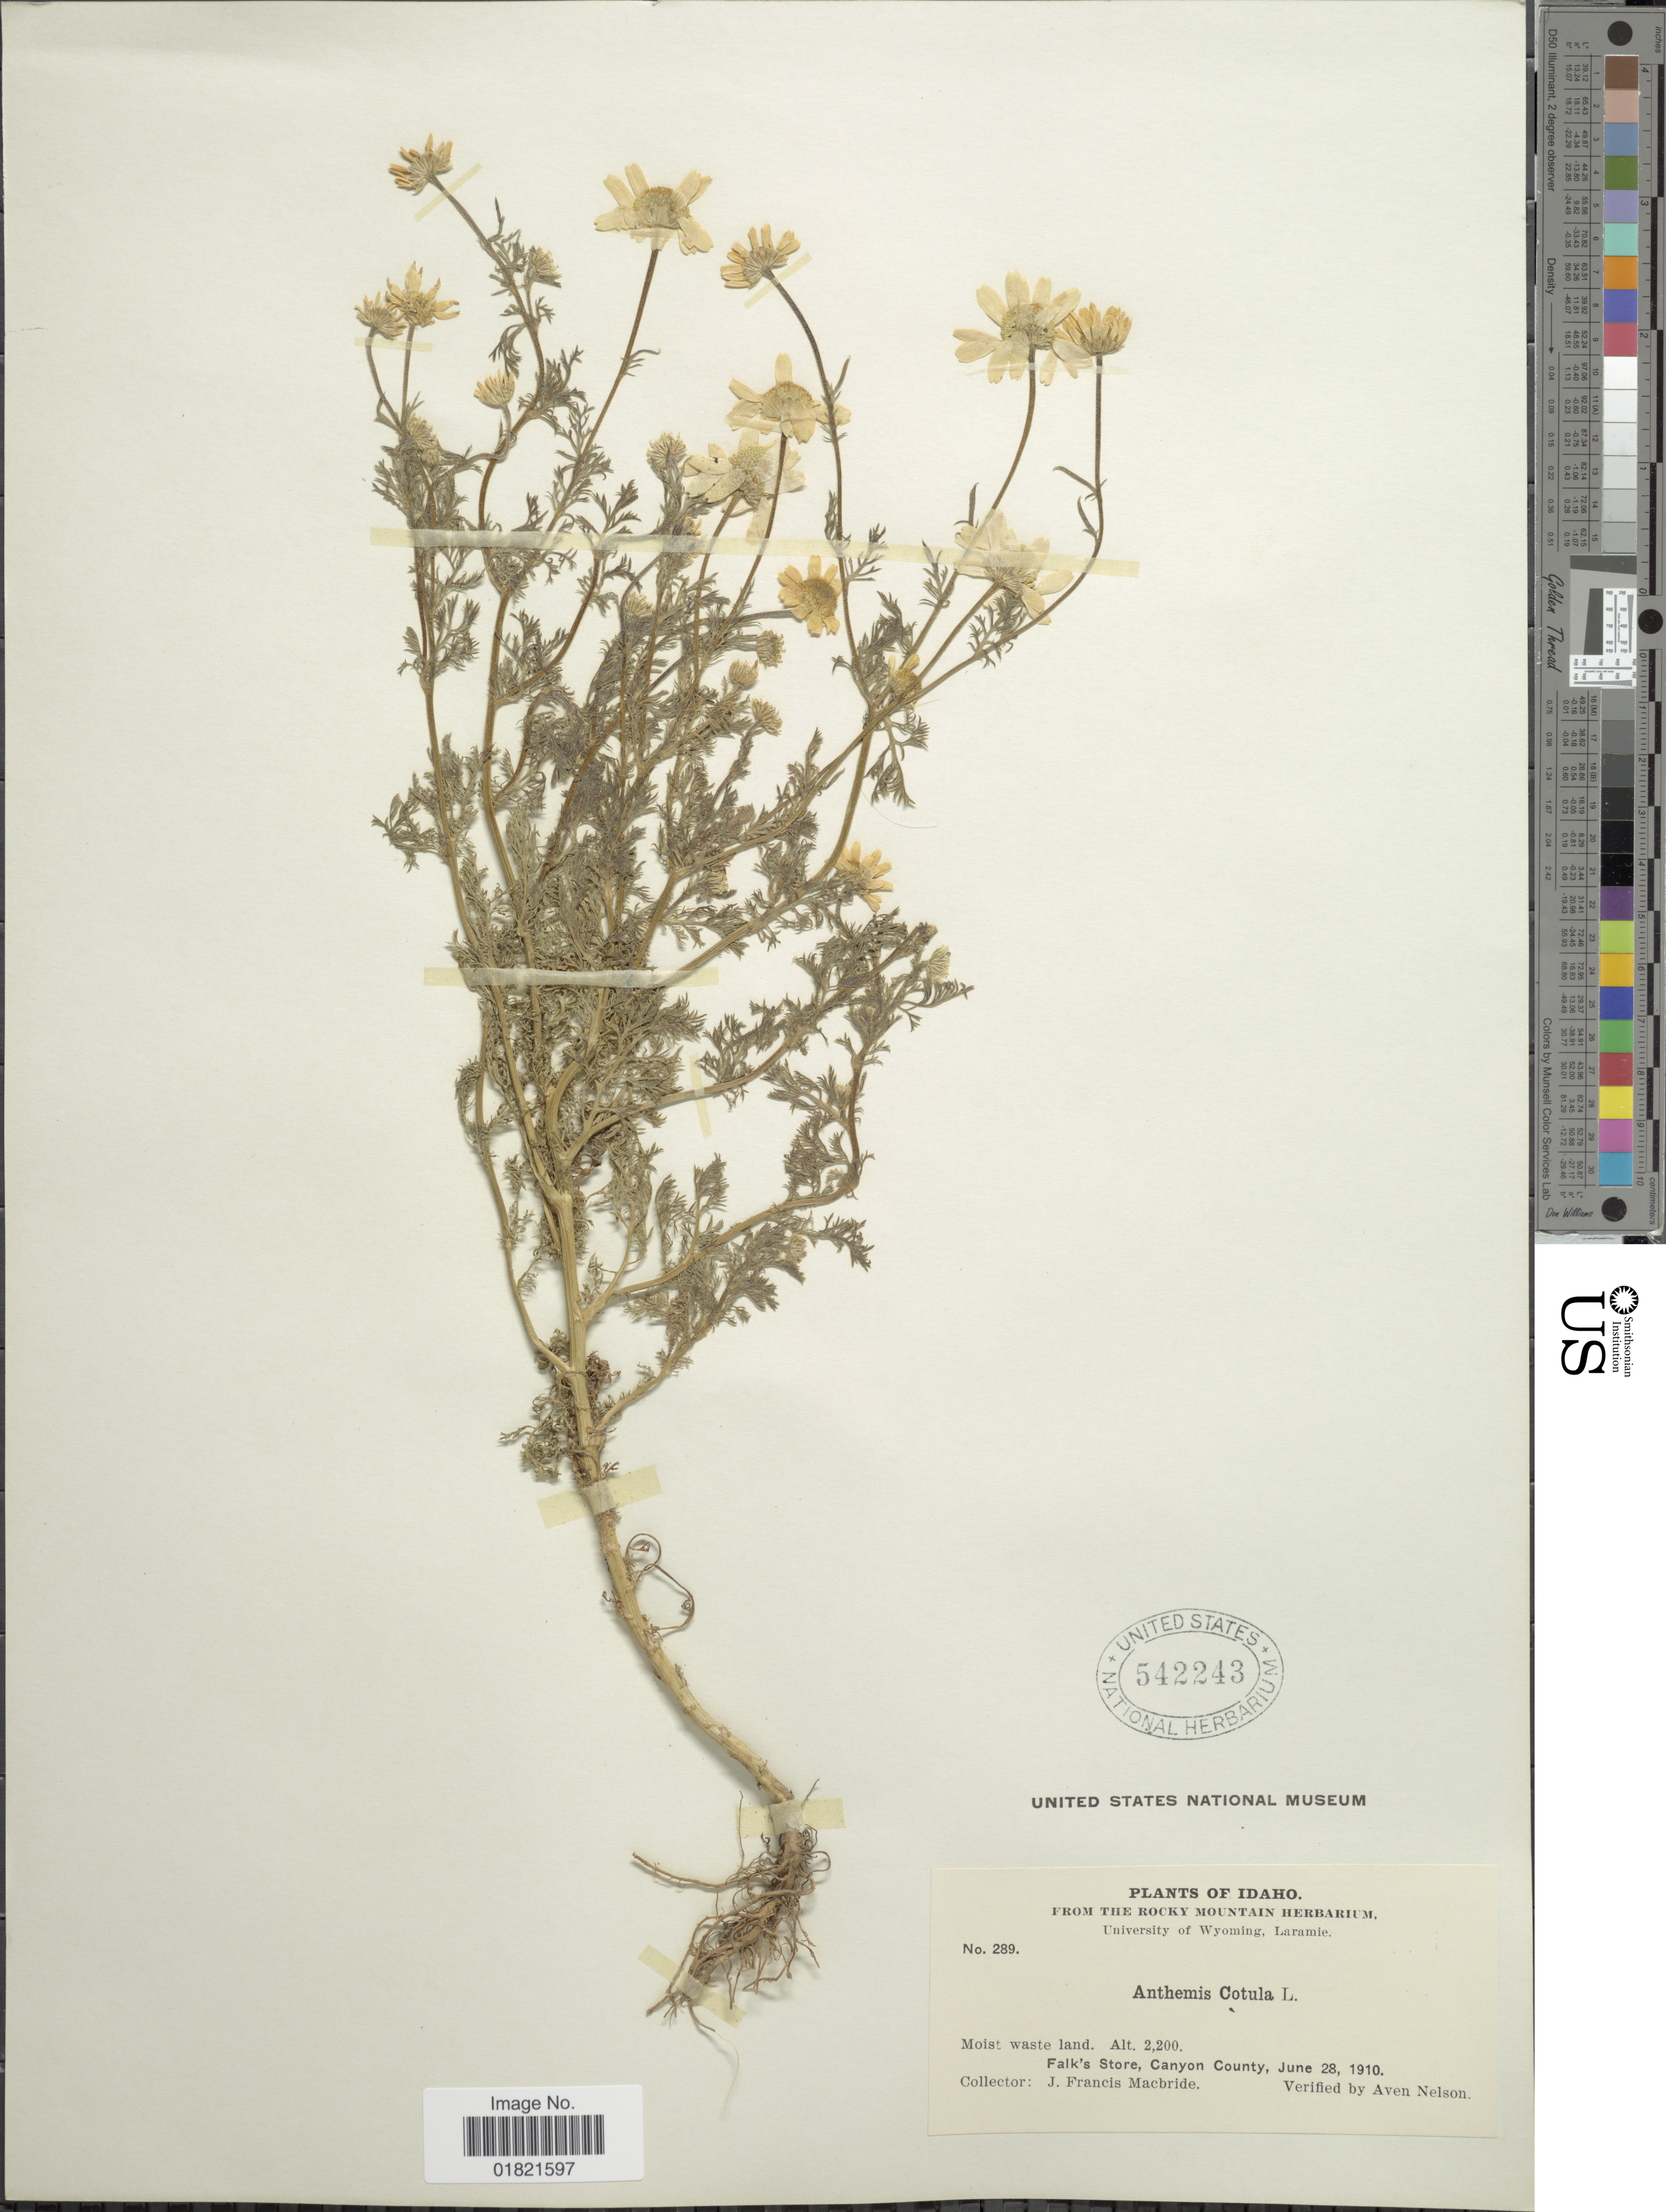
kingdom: Plantae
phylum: Tracheophyta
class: Magnoliopsida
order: Asterales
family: Asteraceae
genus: Anthemis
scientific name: Anthemis cotula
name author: L.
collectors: J. F. Macbride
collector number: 289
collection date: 1910-06-28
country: United States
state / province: Idaho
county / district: Canyon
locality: Falk's Store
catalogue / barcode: US 542243